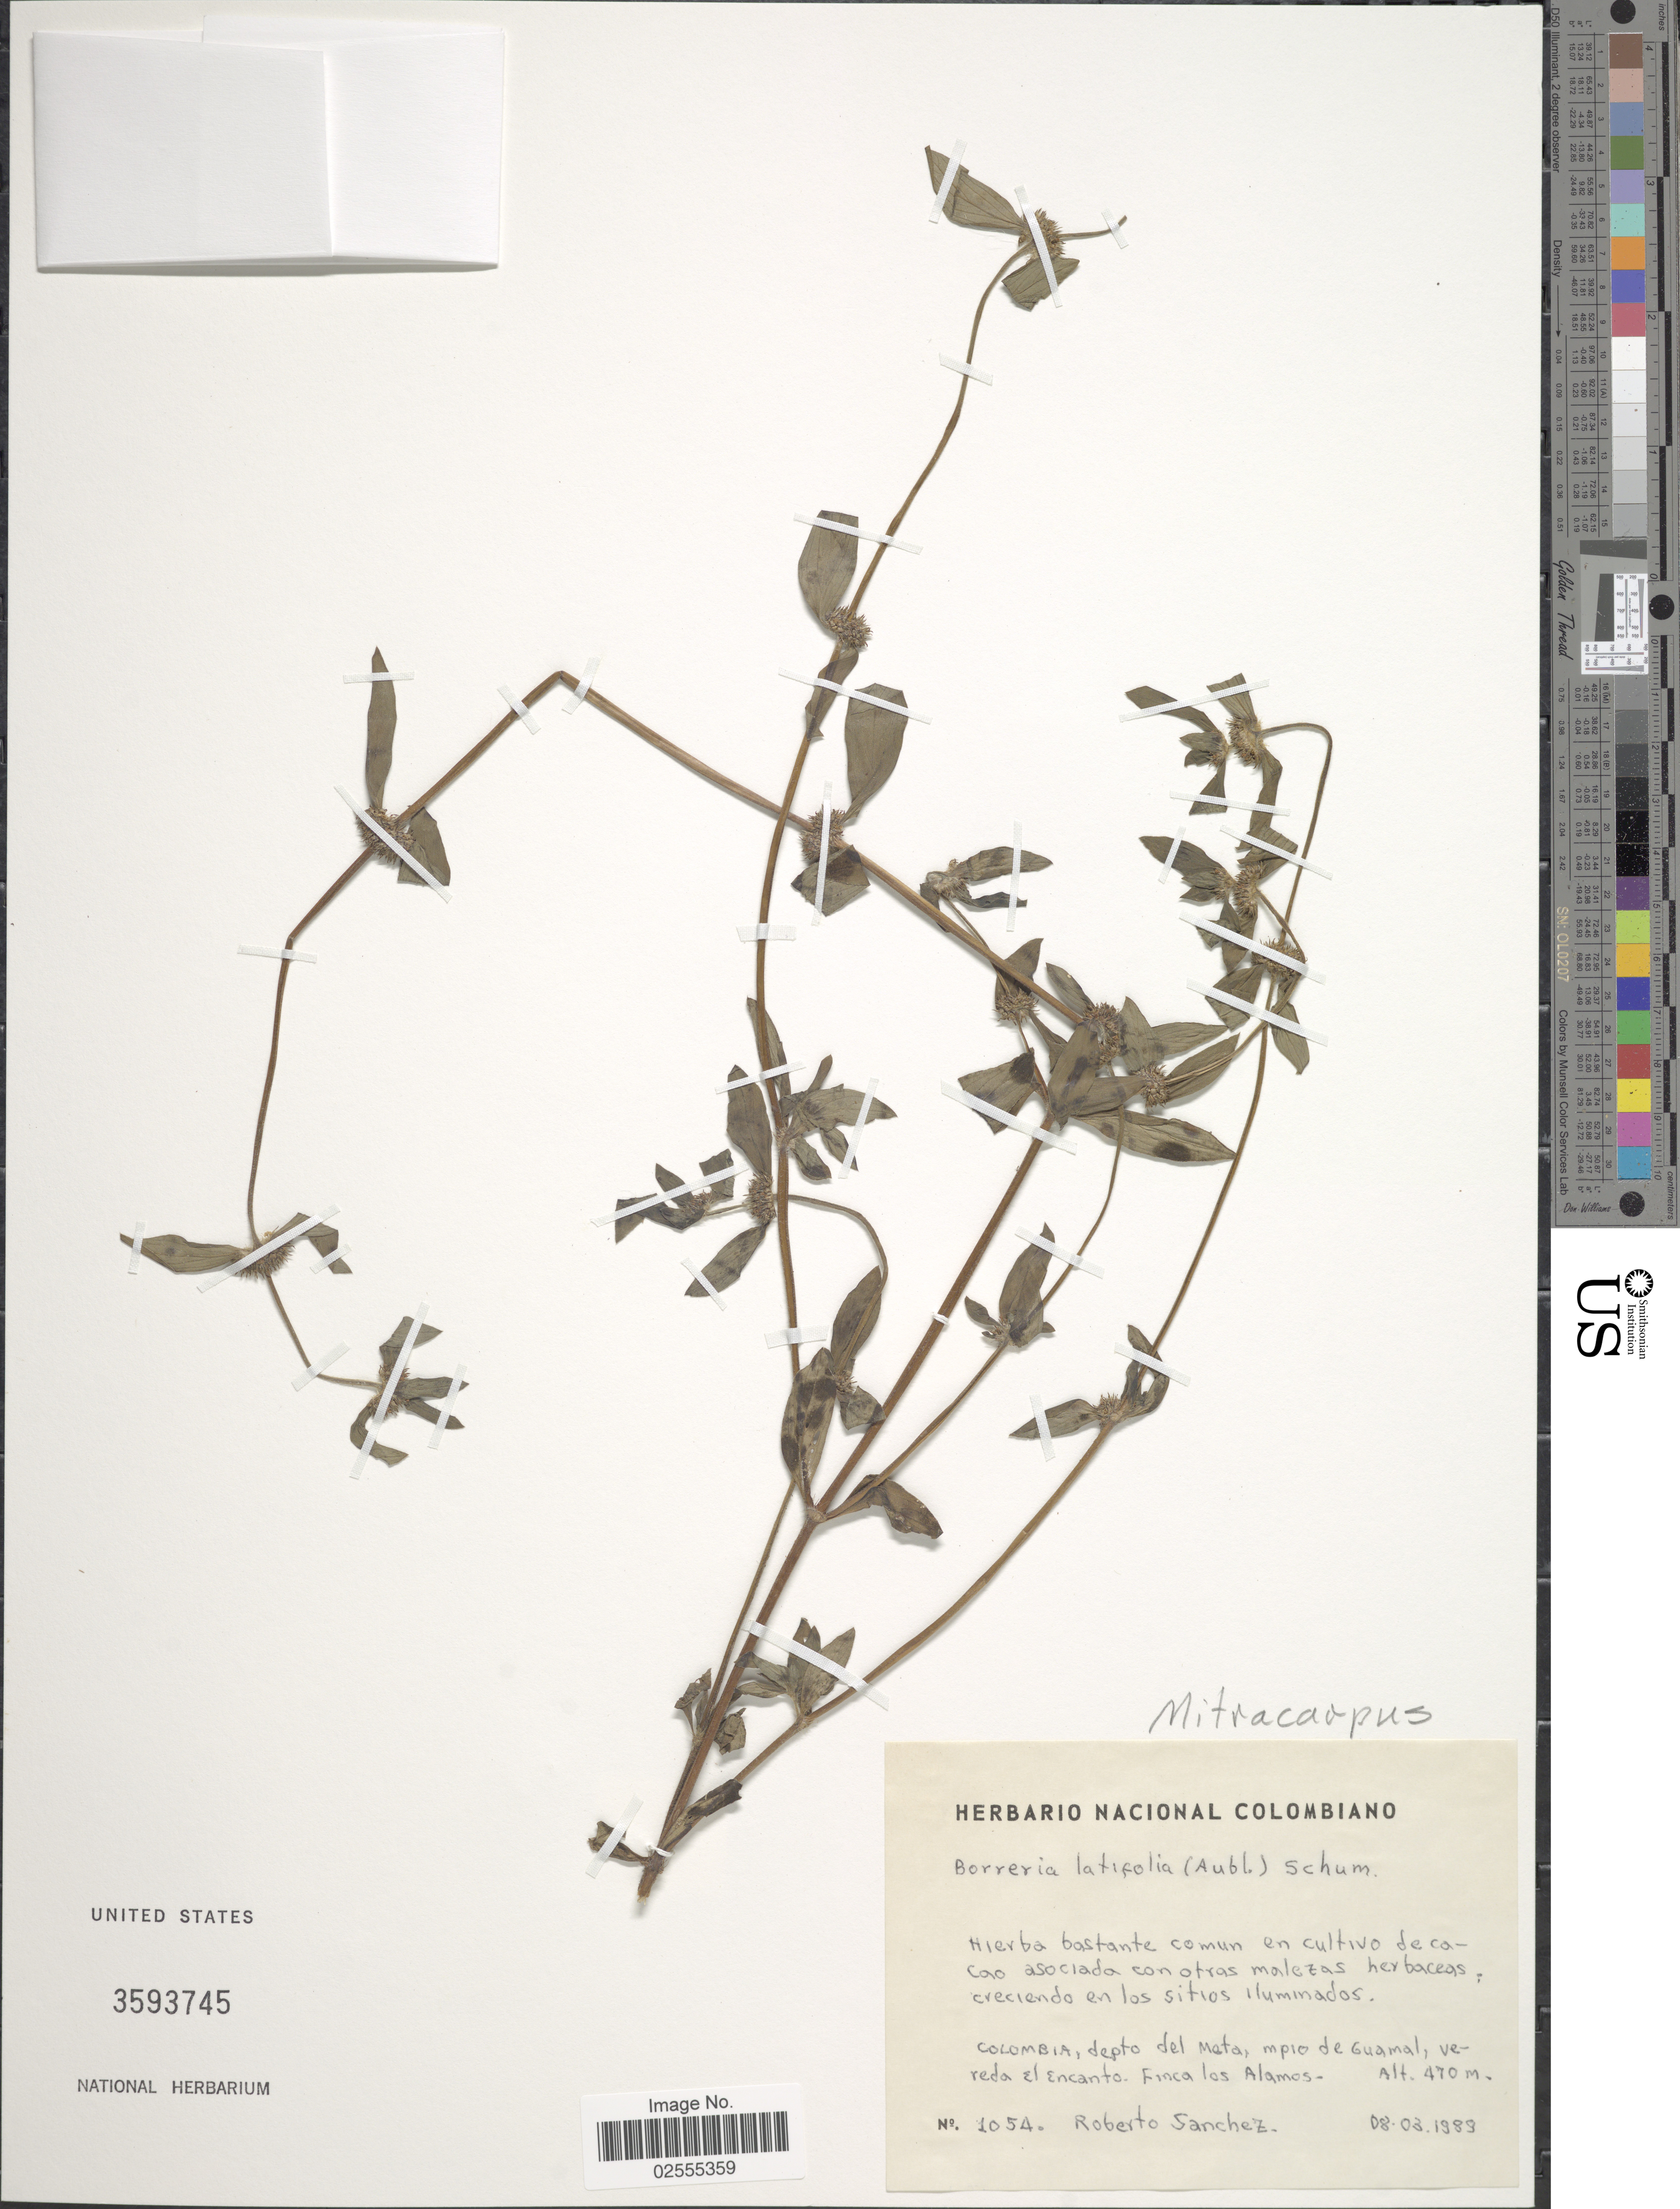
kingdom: Plantae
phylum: Tracheophyta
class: Magnoliopsida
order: Gentianales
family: Rubiaceae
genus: Mitracarpus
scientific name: Mitracarpus sp.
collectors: R. Sanchez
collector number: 1054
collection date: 1989-03-08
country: Colombia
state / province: Meta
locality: Mpio de Guamal, vereda El Encanto. Finca Los Alamos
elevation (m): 470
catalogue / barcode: US 3593745